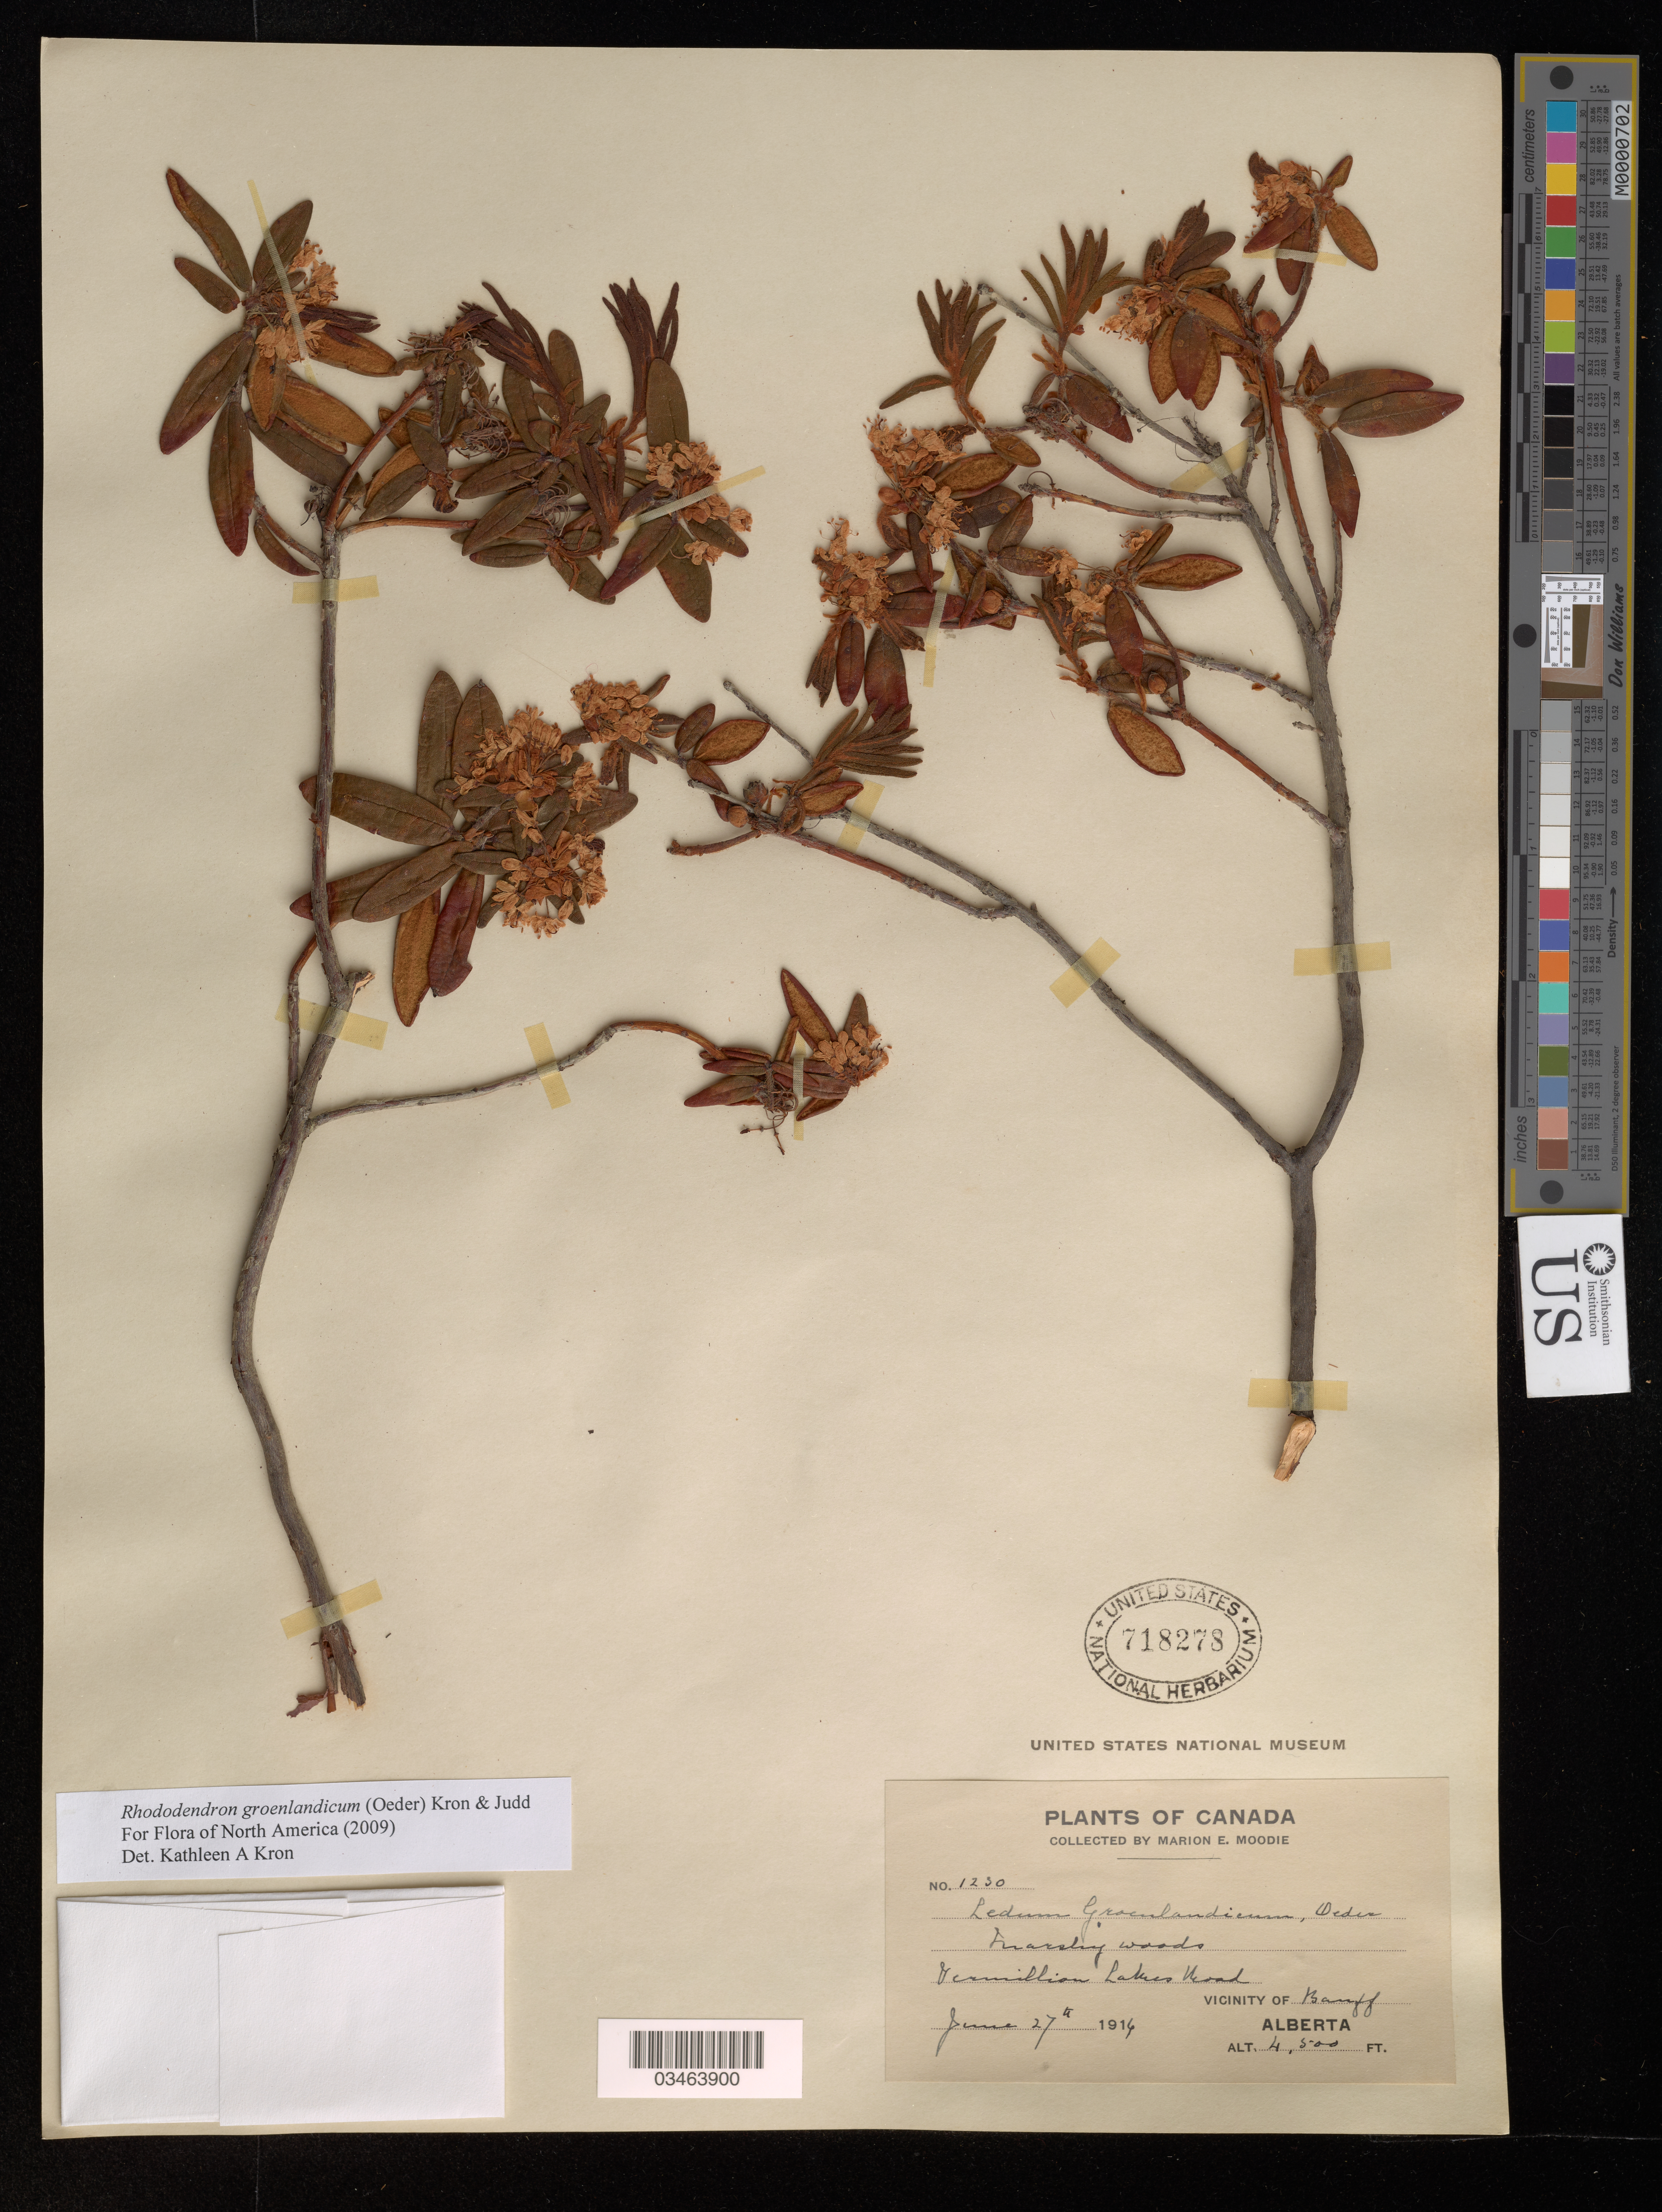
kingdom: Plantae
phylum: Tracheophyta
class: Magnoliopsida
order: Ericales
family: Ericaceae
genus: Rhododendron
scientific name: Rhododendron groenlandicum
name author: (Oeder) Kron & Judd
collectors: M. E. Moodie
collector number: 1230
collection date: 1914-06-27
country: Canada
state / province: Alberta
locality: Vermillion Lakes Road. Vicinity of Banff.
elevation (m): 1372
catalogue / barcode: US 718278